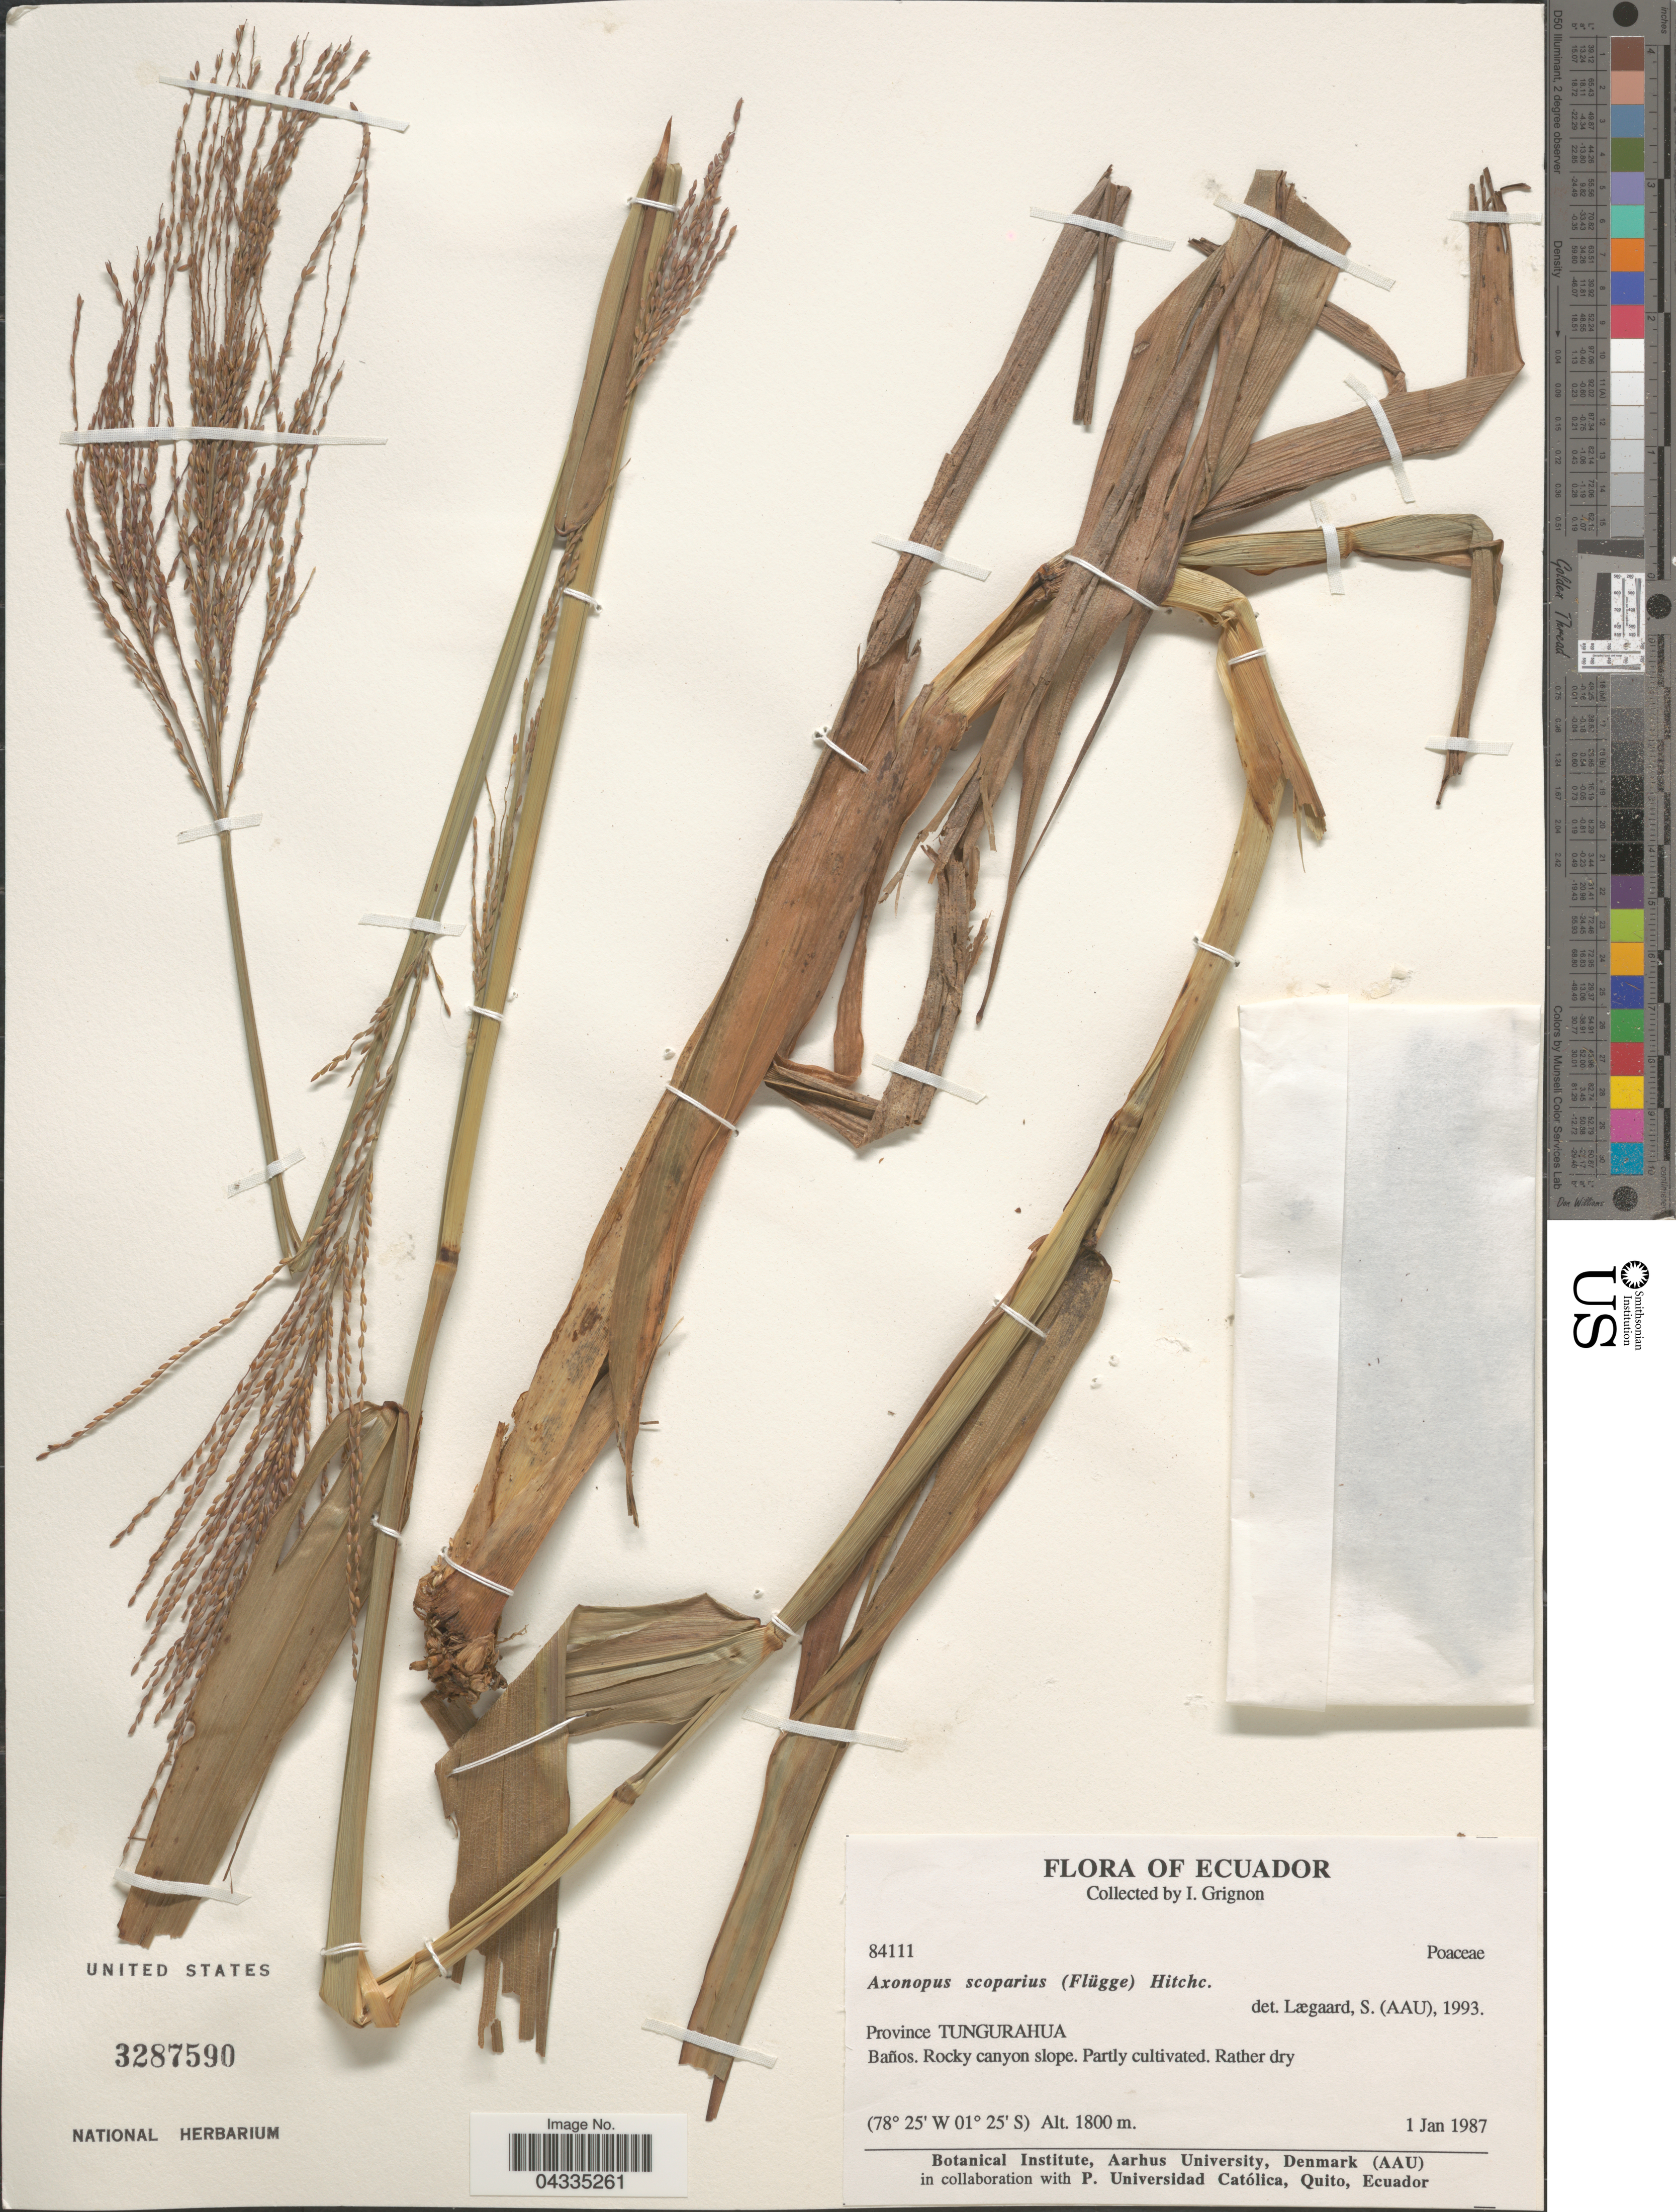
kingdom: Plantae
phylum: Tracheophyta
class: Liliopsida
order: Poales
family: Poaceae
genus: Axonopus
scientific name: Axonopus scoparius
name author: (Flüggé) Kuhlm.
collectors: I. Grignon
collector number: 84111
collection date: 1987-01-01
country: Ecuador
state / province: Tungurahua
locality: Baños. Rocky canyon slope. Partly cultivated.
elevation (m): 1800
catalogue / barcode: US 3287590